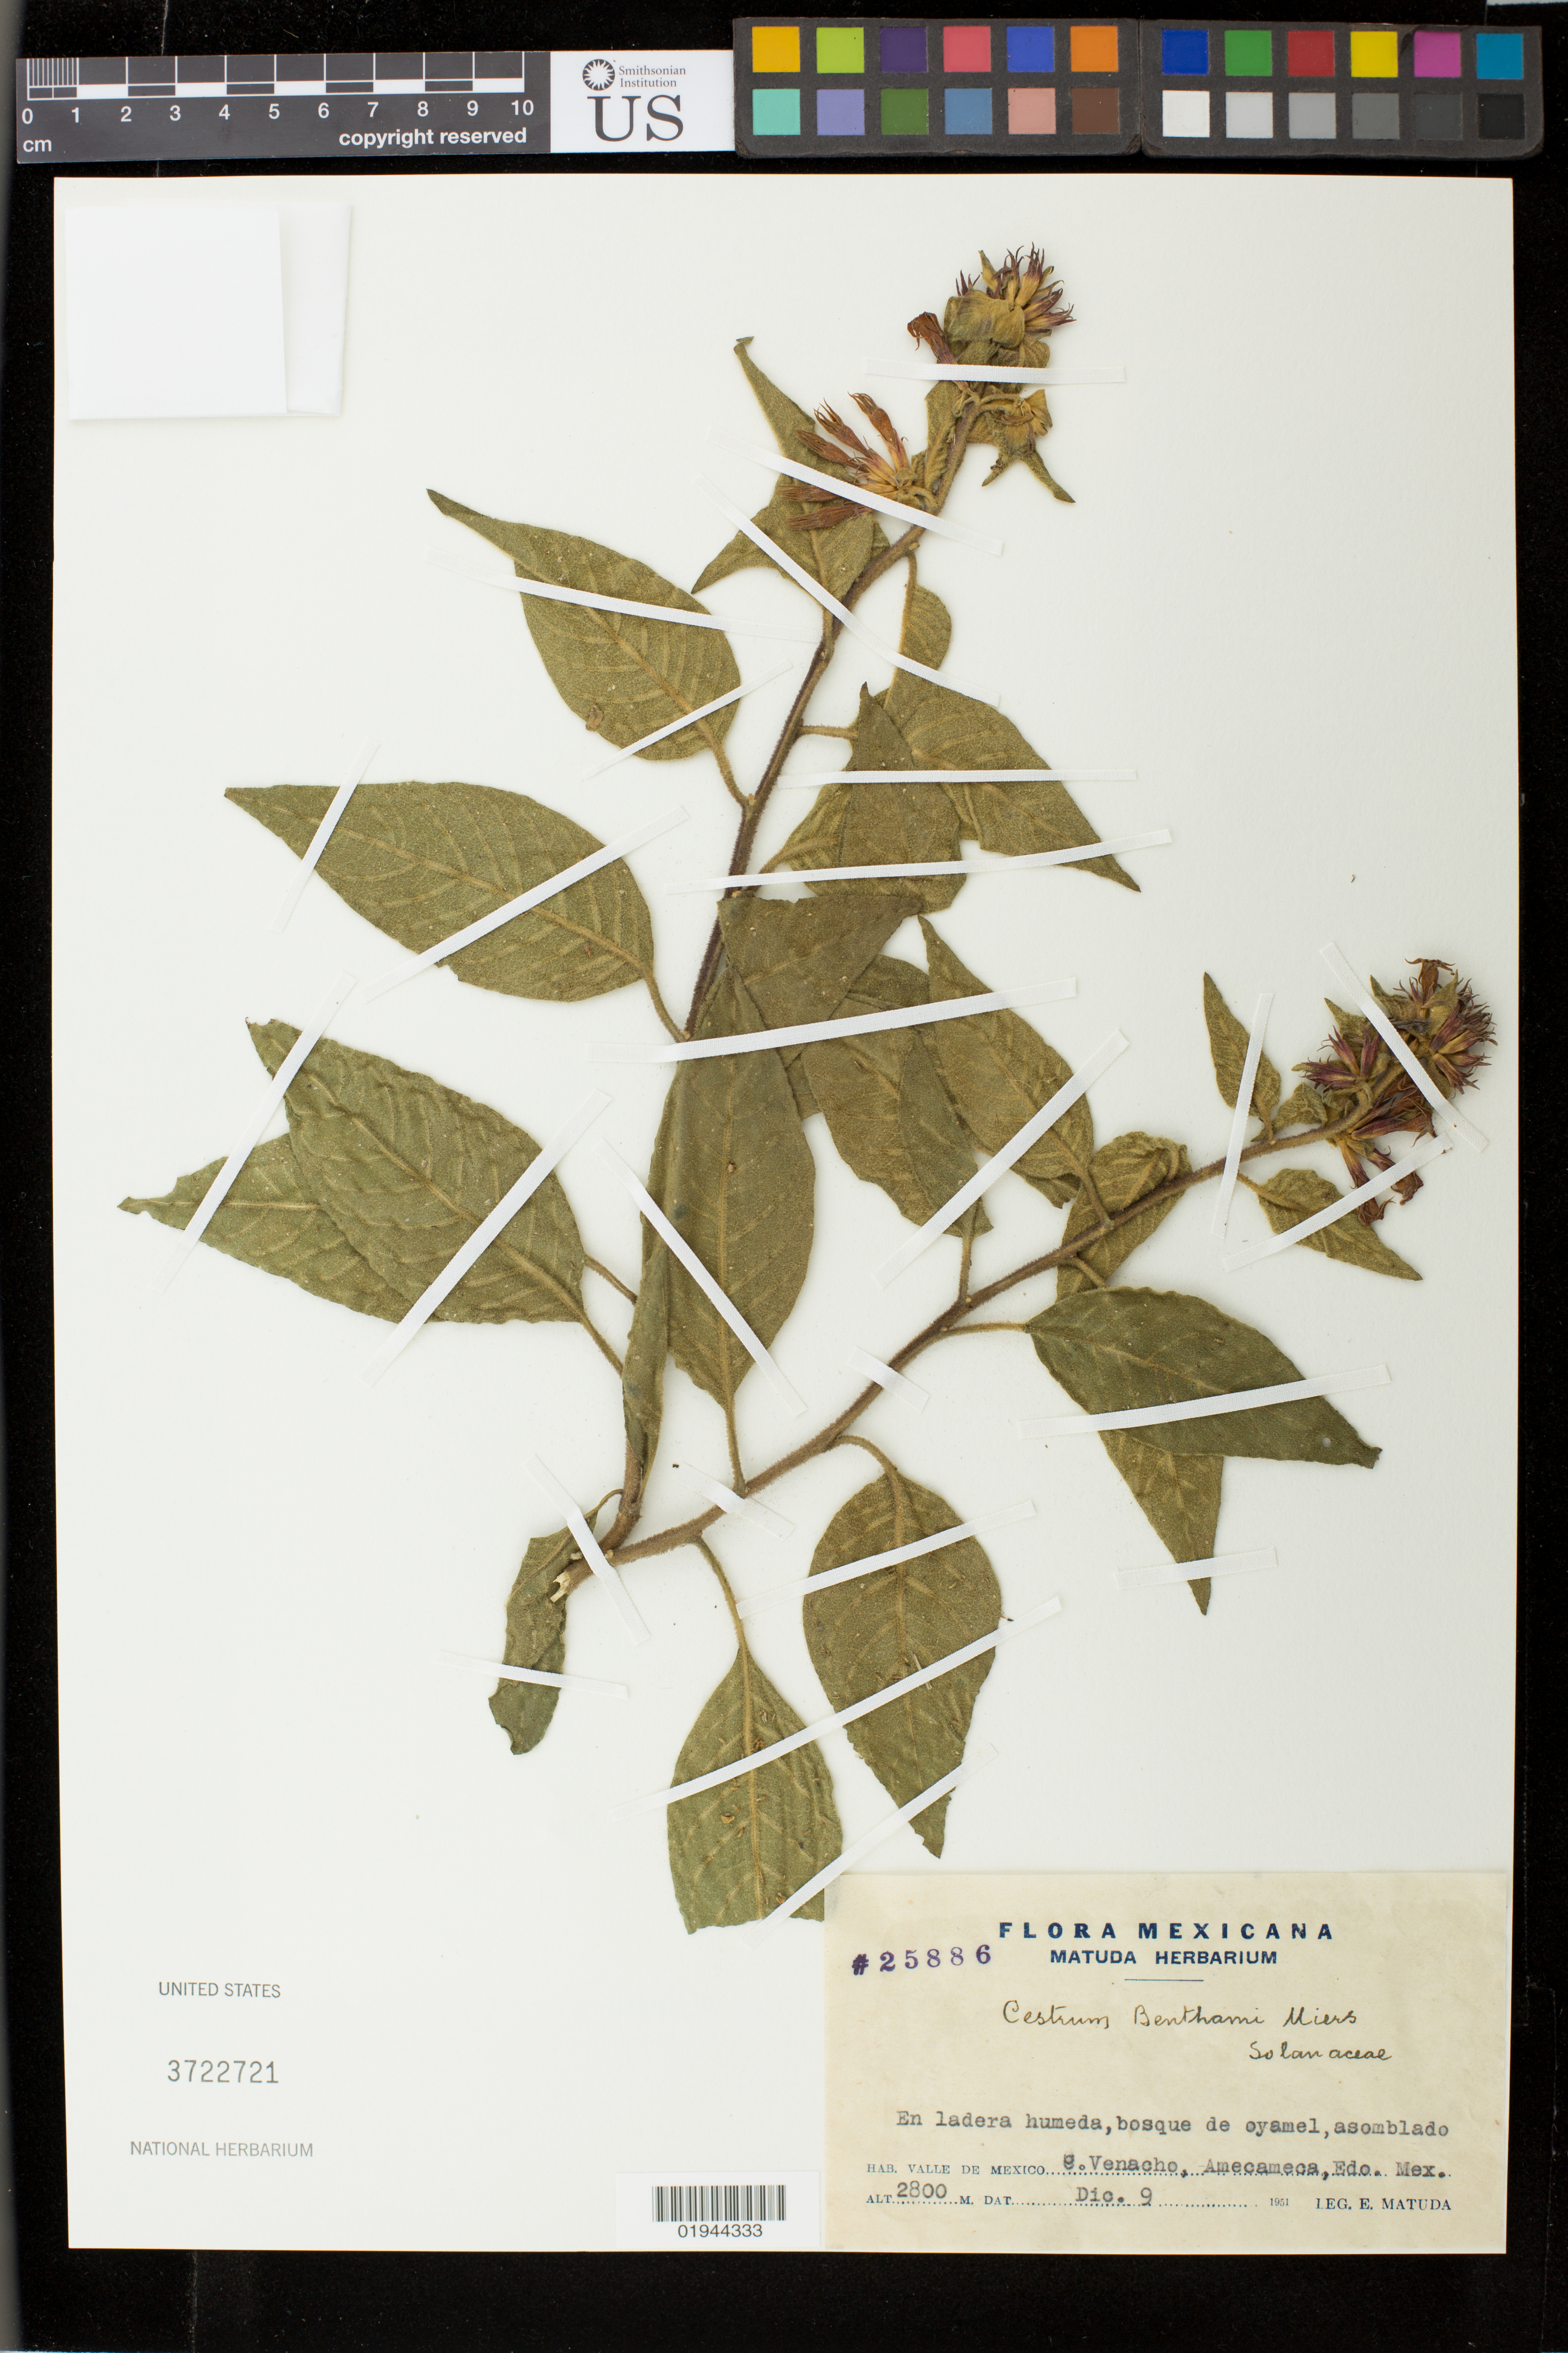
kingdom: Plantae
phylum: Tracheophyta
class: Magnoliopsida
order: Solanales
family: Solanaceae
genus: Cestrum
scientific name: Cestrum benthami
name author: Miers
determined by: Matuda, E.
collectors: E. Matuda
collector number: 25886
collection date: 1951-12-09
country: México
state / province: México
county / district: Amecameca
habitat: En ladera humeda, bosque de oyamel, asomblado.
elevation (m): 2800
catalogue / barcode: US 3722721